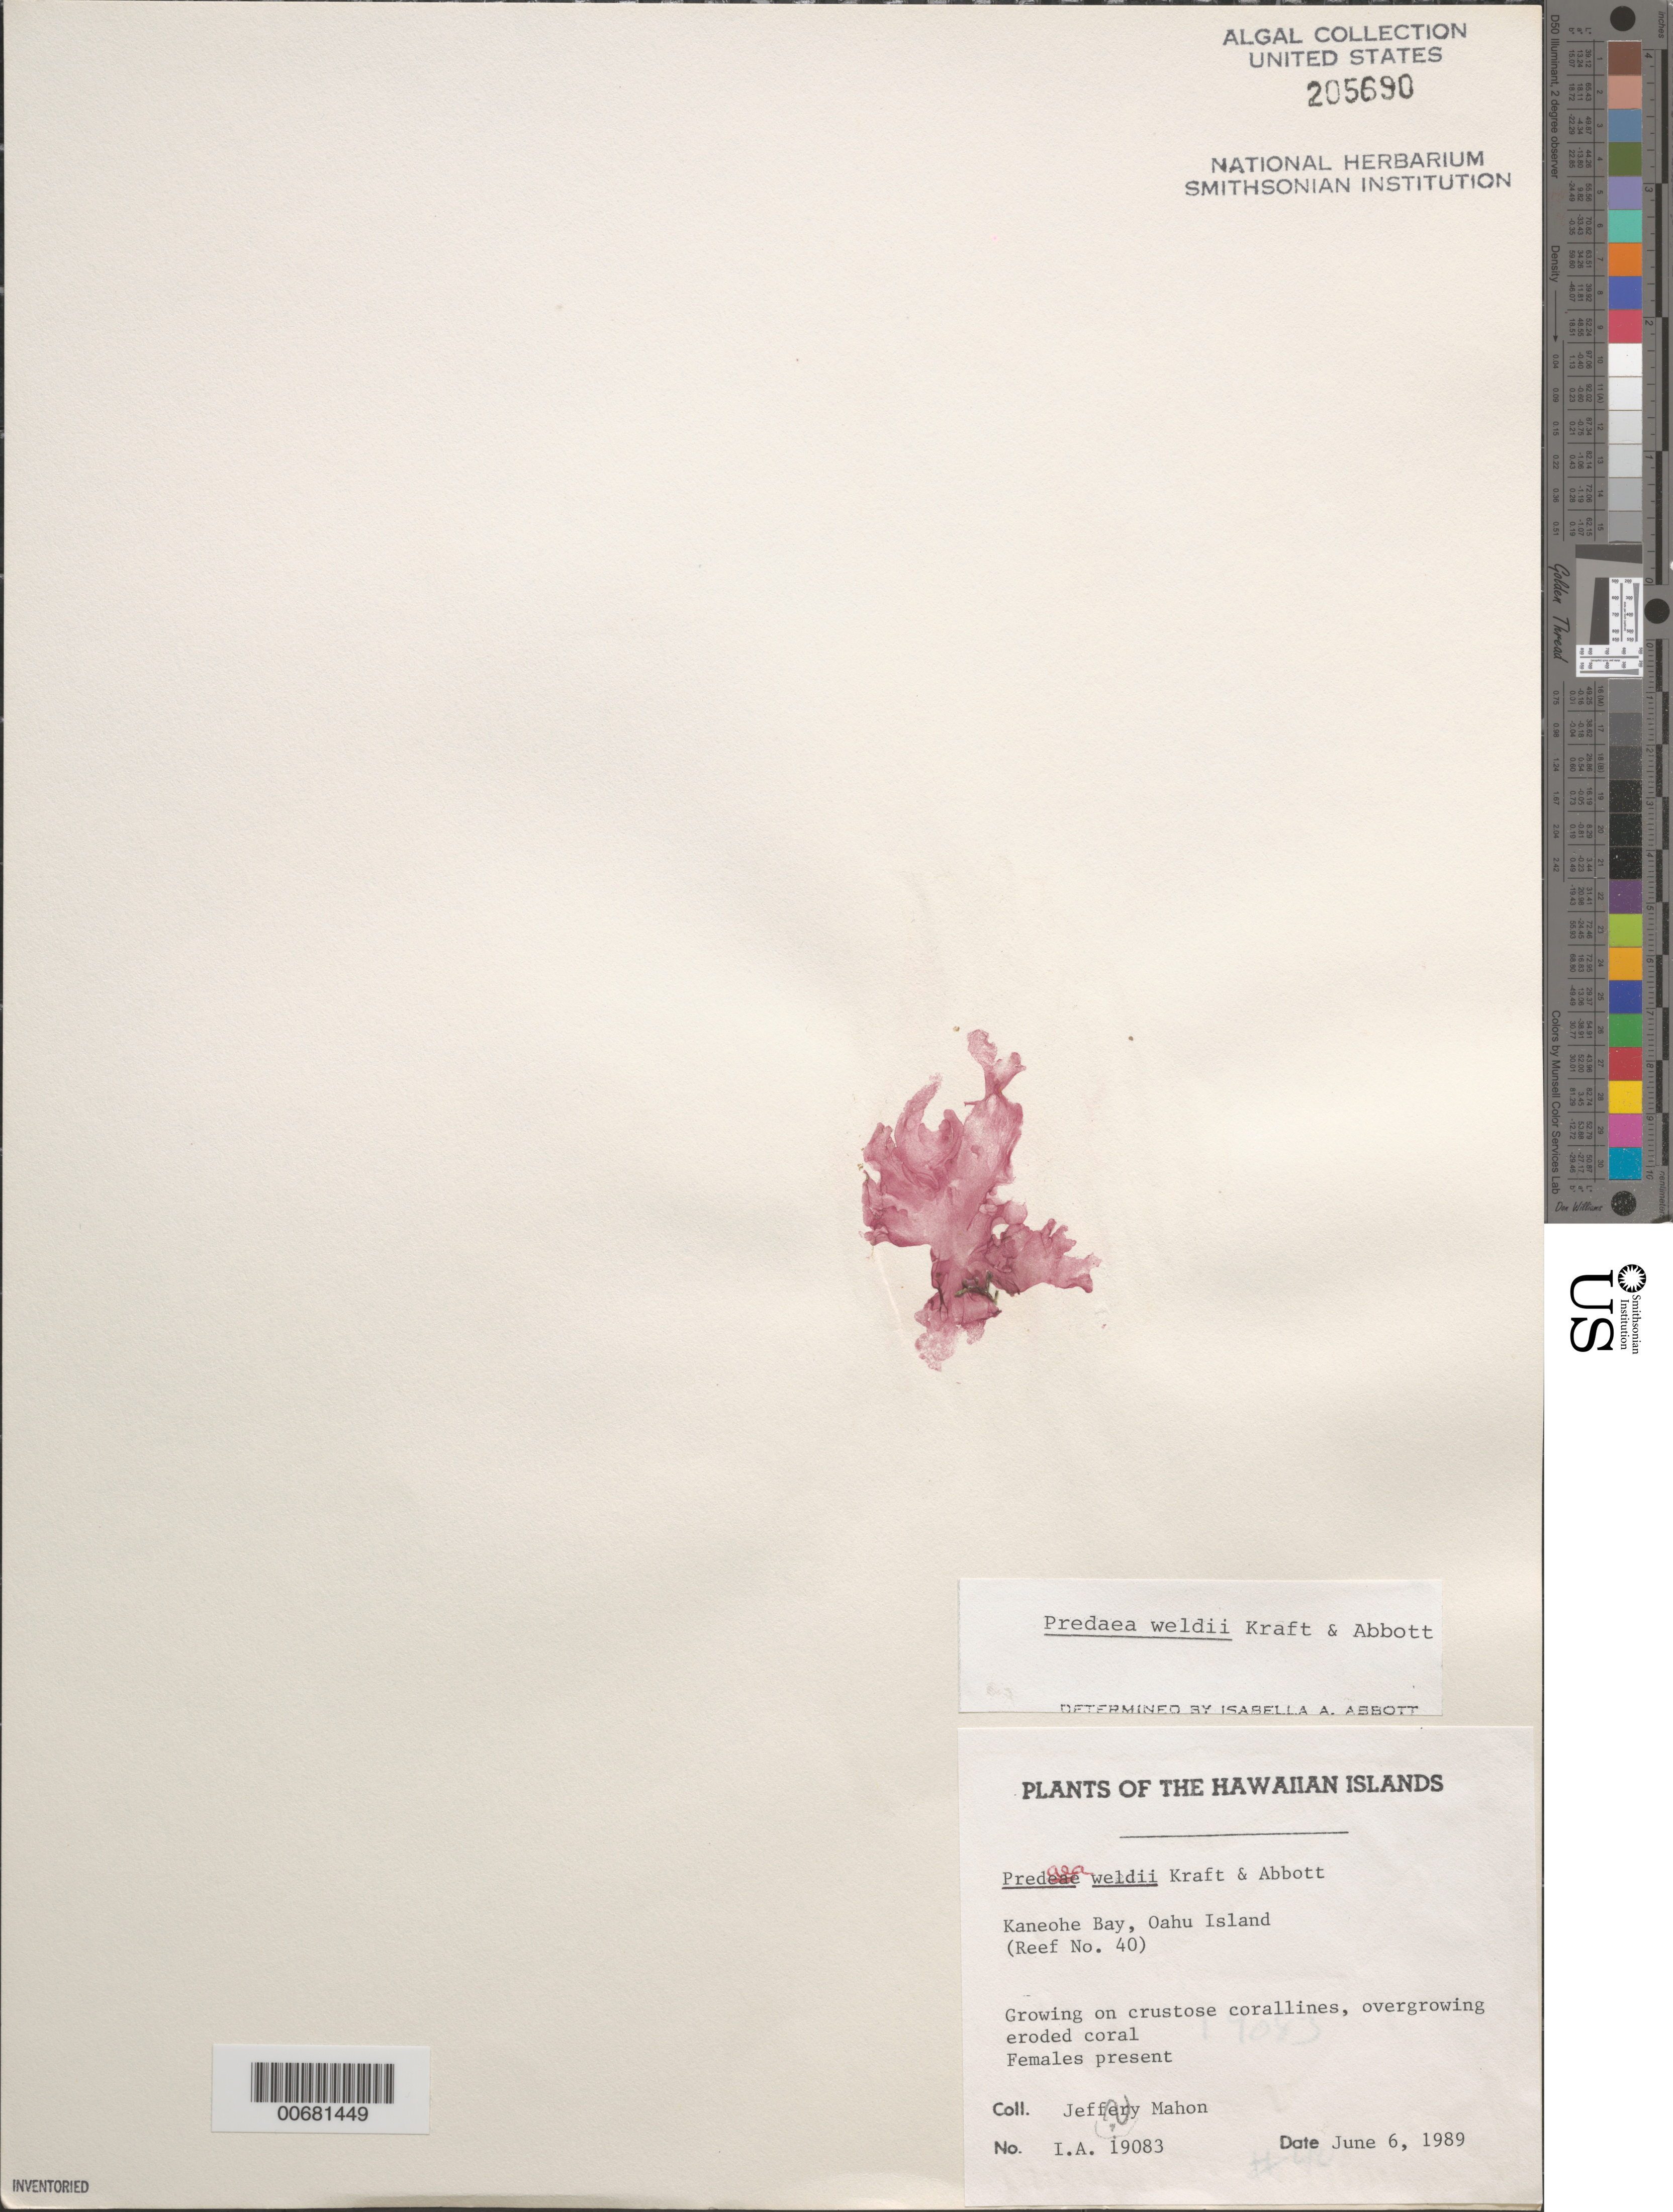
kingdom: Plantae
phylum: Rhodophyta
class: Florideophyceae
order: Nemastomatales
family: Nemastomataceae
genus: Predaea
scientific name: Predaea weldii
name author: G.T.Kraft & I.A. Abbott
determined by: Abbott, Isabella A.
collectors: J. Mahon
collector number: IAA 19083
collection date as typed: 06 Jun 1989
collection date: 1989-06-06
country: United States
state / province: Hawaii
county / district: Honolulu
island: Oahu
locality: Kaneohe Bay, Reef No. 40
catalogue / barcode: US 205690